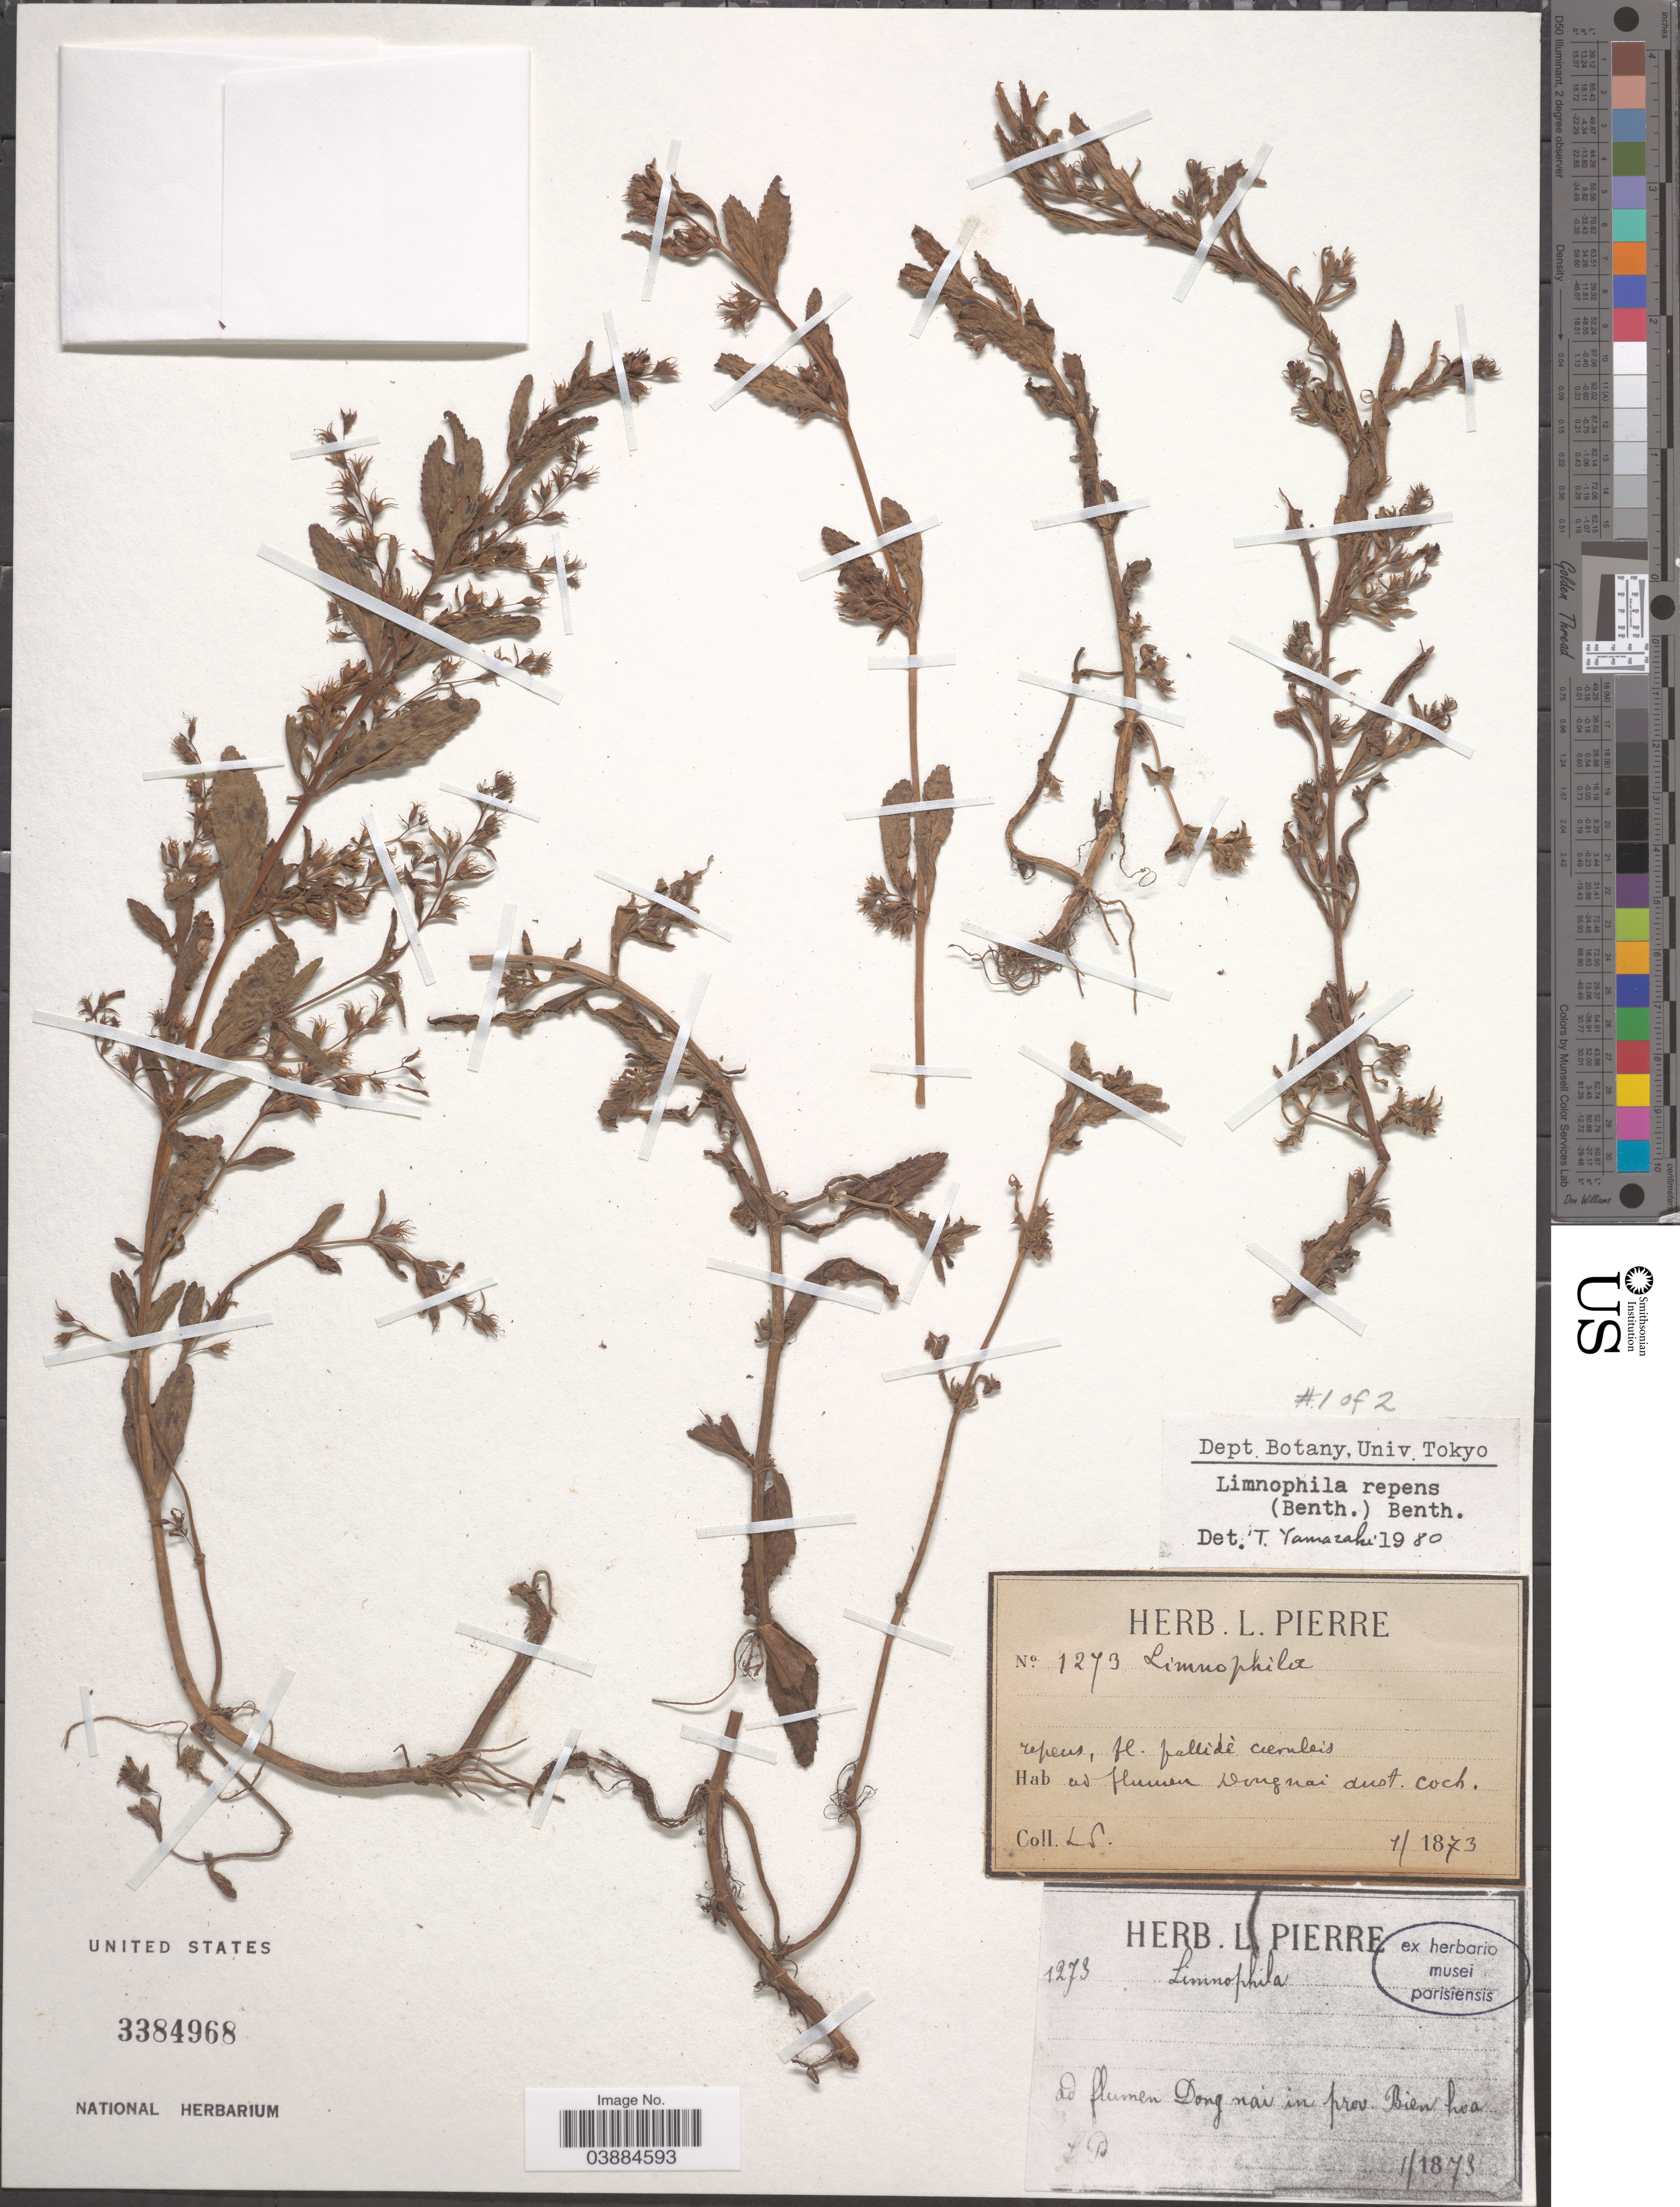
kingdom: Plantae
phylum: Tracheophyta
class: Magnoliopsida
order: Lamiales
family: Plantaginaceae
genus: Limnophila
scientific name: Limnophila repens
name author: (Benth.) Benth.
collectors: L. Pierre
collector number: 1273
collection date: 1873-01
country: Vietnam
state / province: Hoa Binh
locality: Ad flumen Dong nai in prov. Bien hoa.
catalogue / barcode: US 3384968